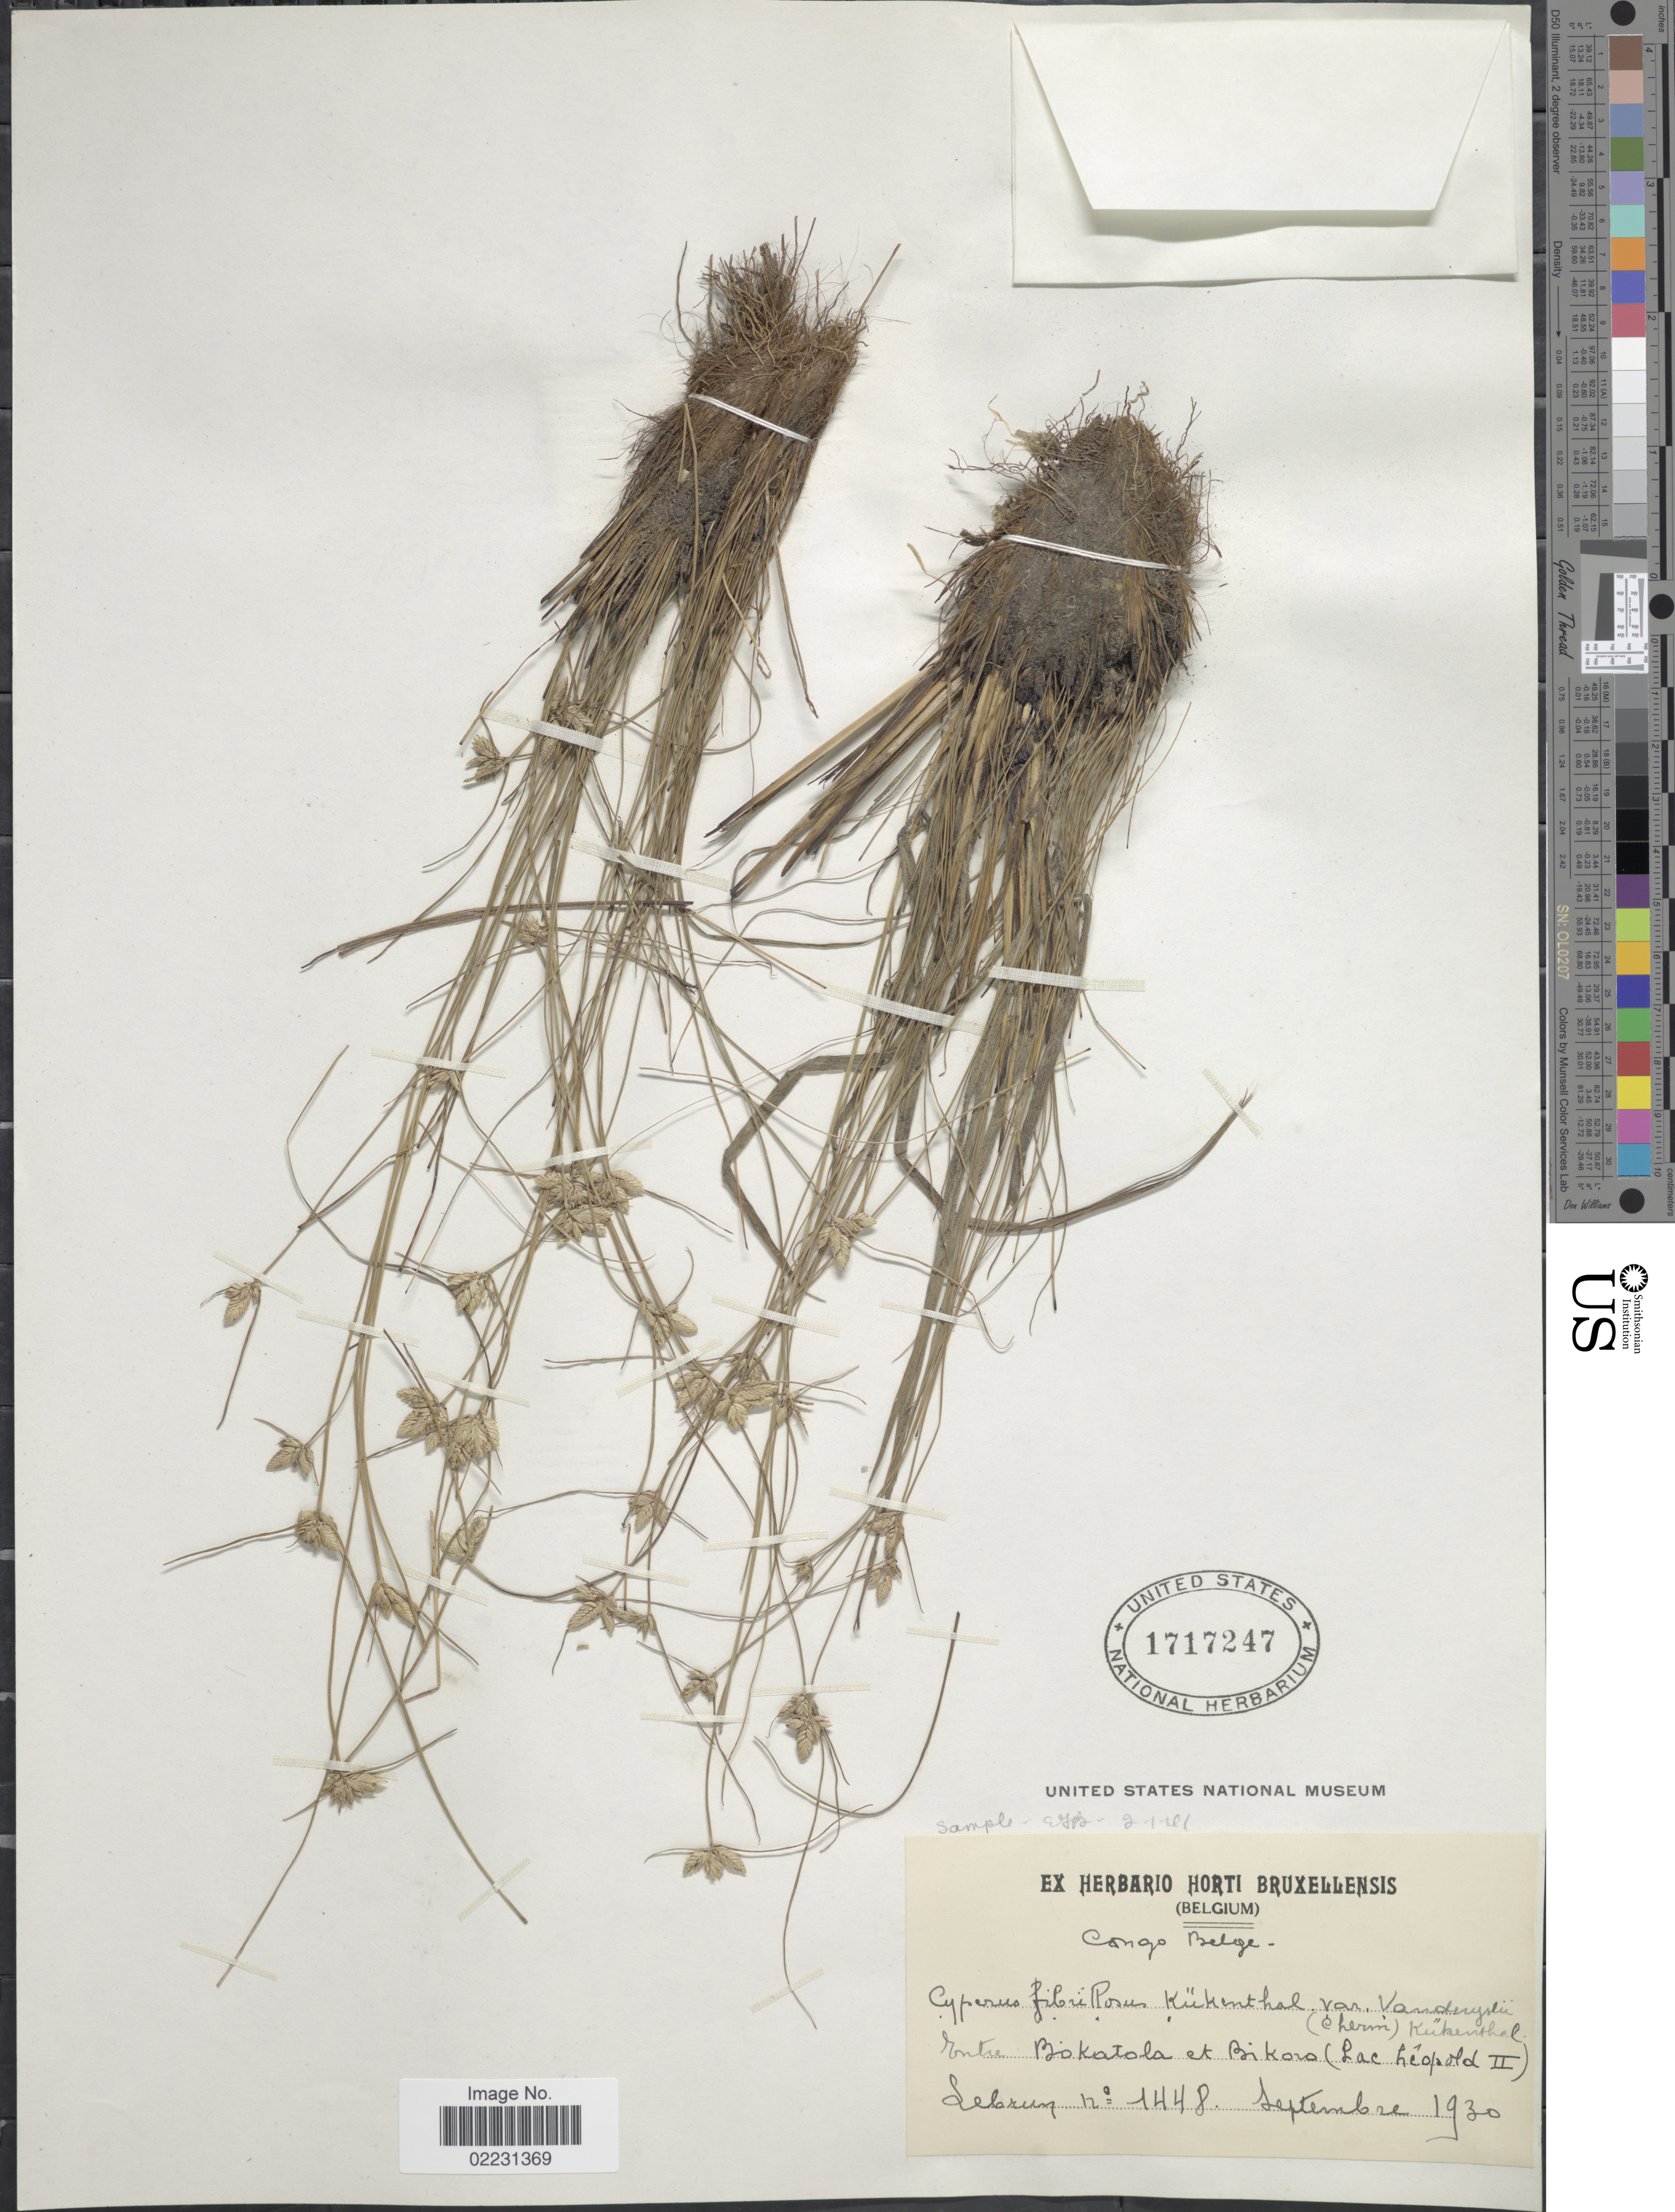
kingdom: Plantae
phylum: Tracheophyta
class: Liliopsida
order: Poales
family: Cyperaceae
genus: Cyperus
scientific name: Cyperus scaettae var. vanderystii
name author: (Cherm.) Reynders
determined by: Strong, Mark T., (BOT), Smithsonian Institution - National Museum of Natural History (UNITED STATES)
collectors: J.A. Lebrun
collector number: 1448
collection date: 1930-09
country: Congo, Democratic Republic of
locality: Entre Bokatola et Bikoro (Lac Leopold II).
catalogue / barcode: US 1717247